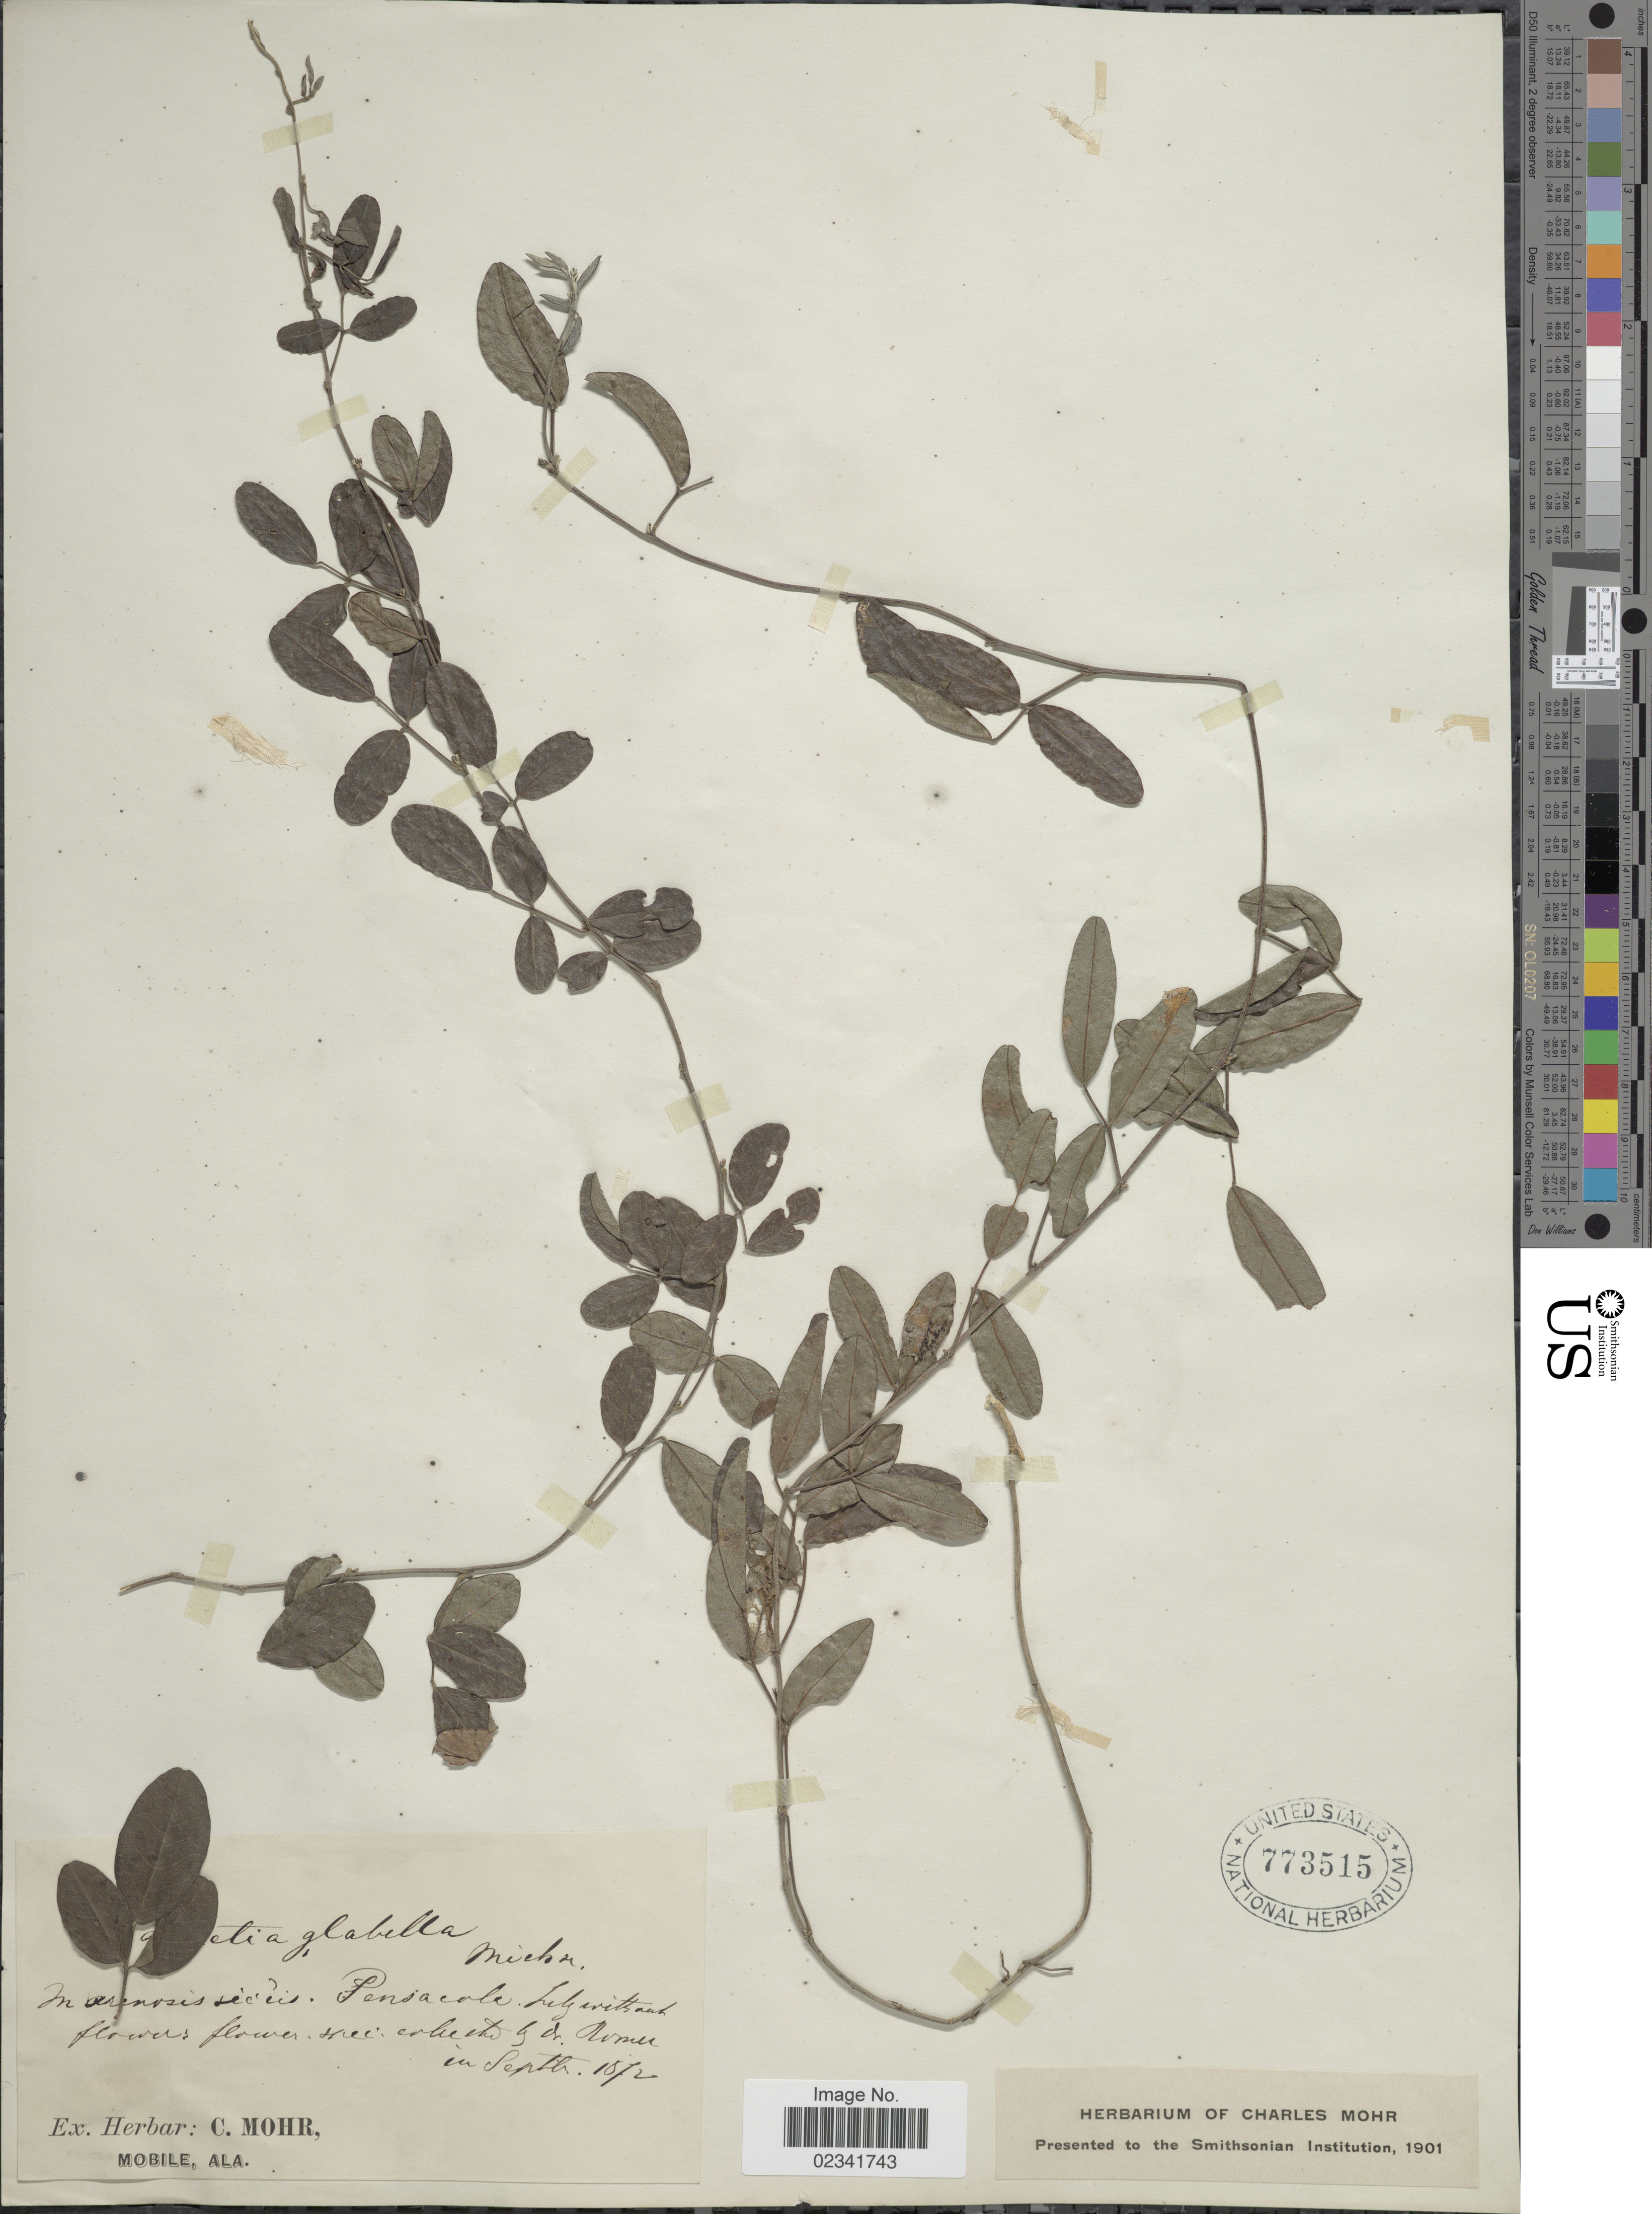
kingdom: Plantae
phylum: Tracheophyta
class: Magnoliopsida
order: Fabales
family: Fabaceae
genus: Galactia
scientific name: Galactia regularis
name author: (L.) Britton, Stearns & Poggenb.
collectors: ex herb. Charles Mohr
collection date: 1872-09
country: United States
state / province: Alabama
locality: Mobile, Ala.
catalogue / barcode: US 773515